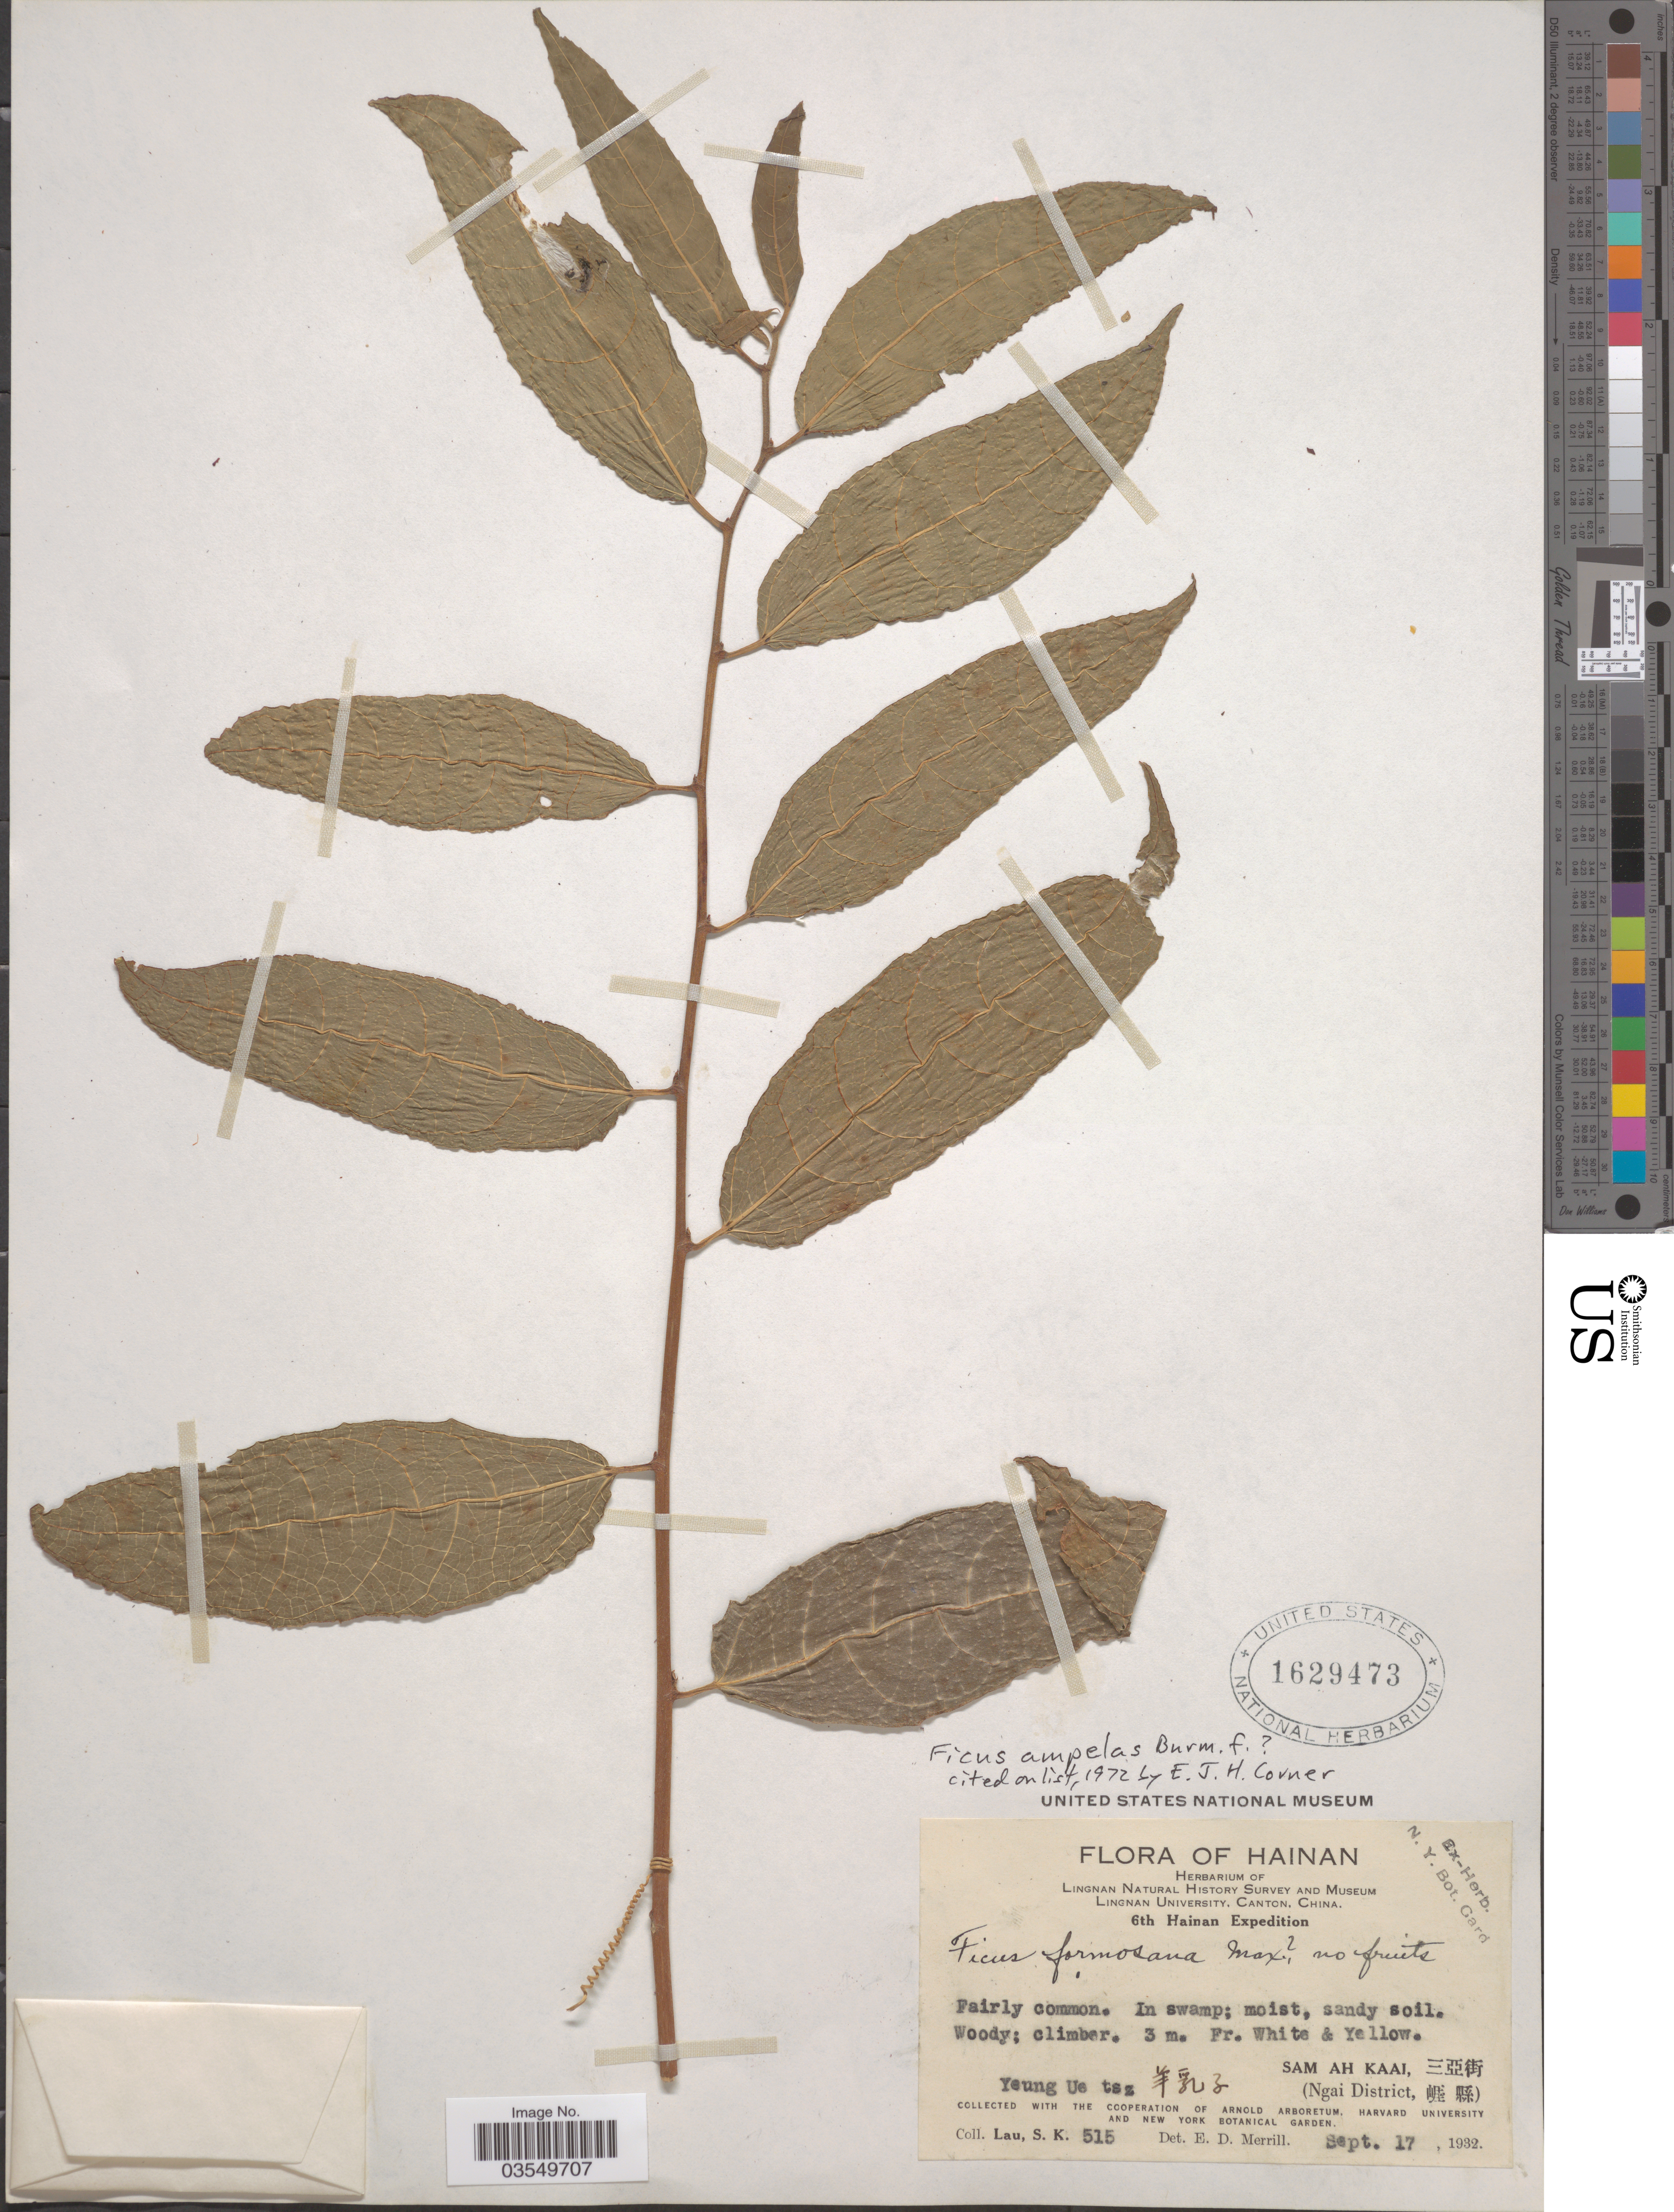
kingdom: Plantae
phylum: Tracheophyta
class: Magnoliopsida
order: Rosales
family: Moraceae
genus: Ficus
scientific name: Ficus ampelos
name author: Burm. f.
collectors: S. K. Lau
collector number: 515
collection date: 1932-09-17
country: China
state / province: Hainan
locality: Yeung Ue tsz. Sam Ah Kaai (Ngai District).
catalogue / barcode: US 1629473